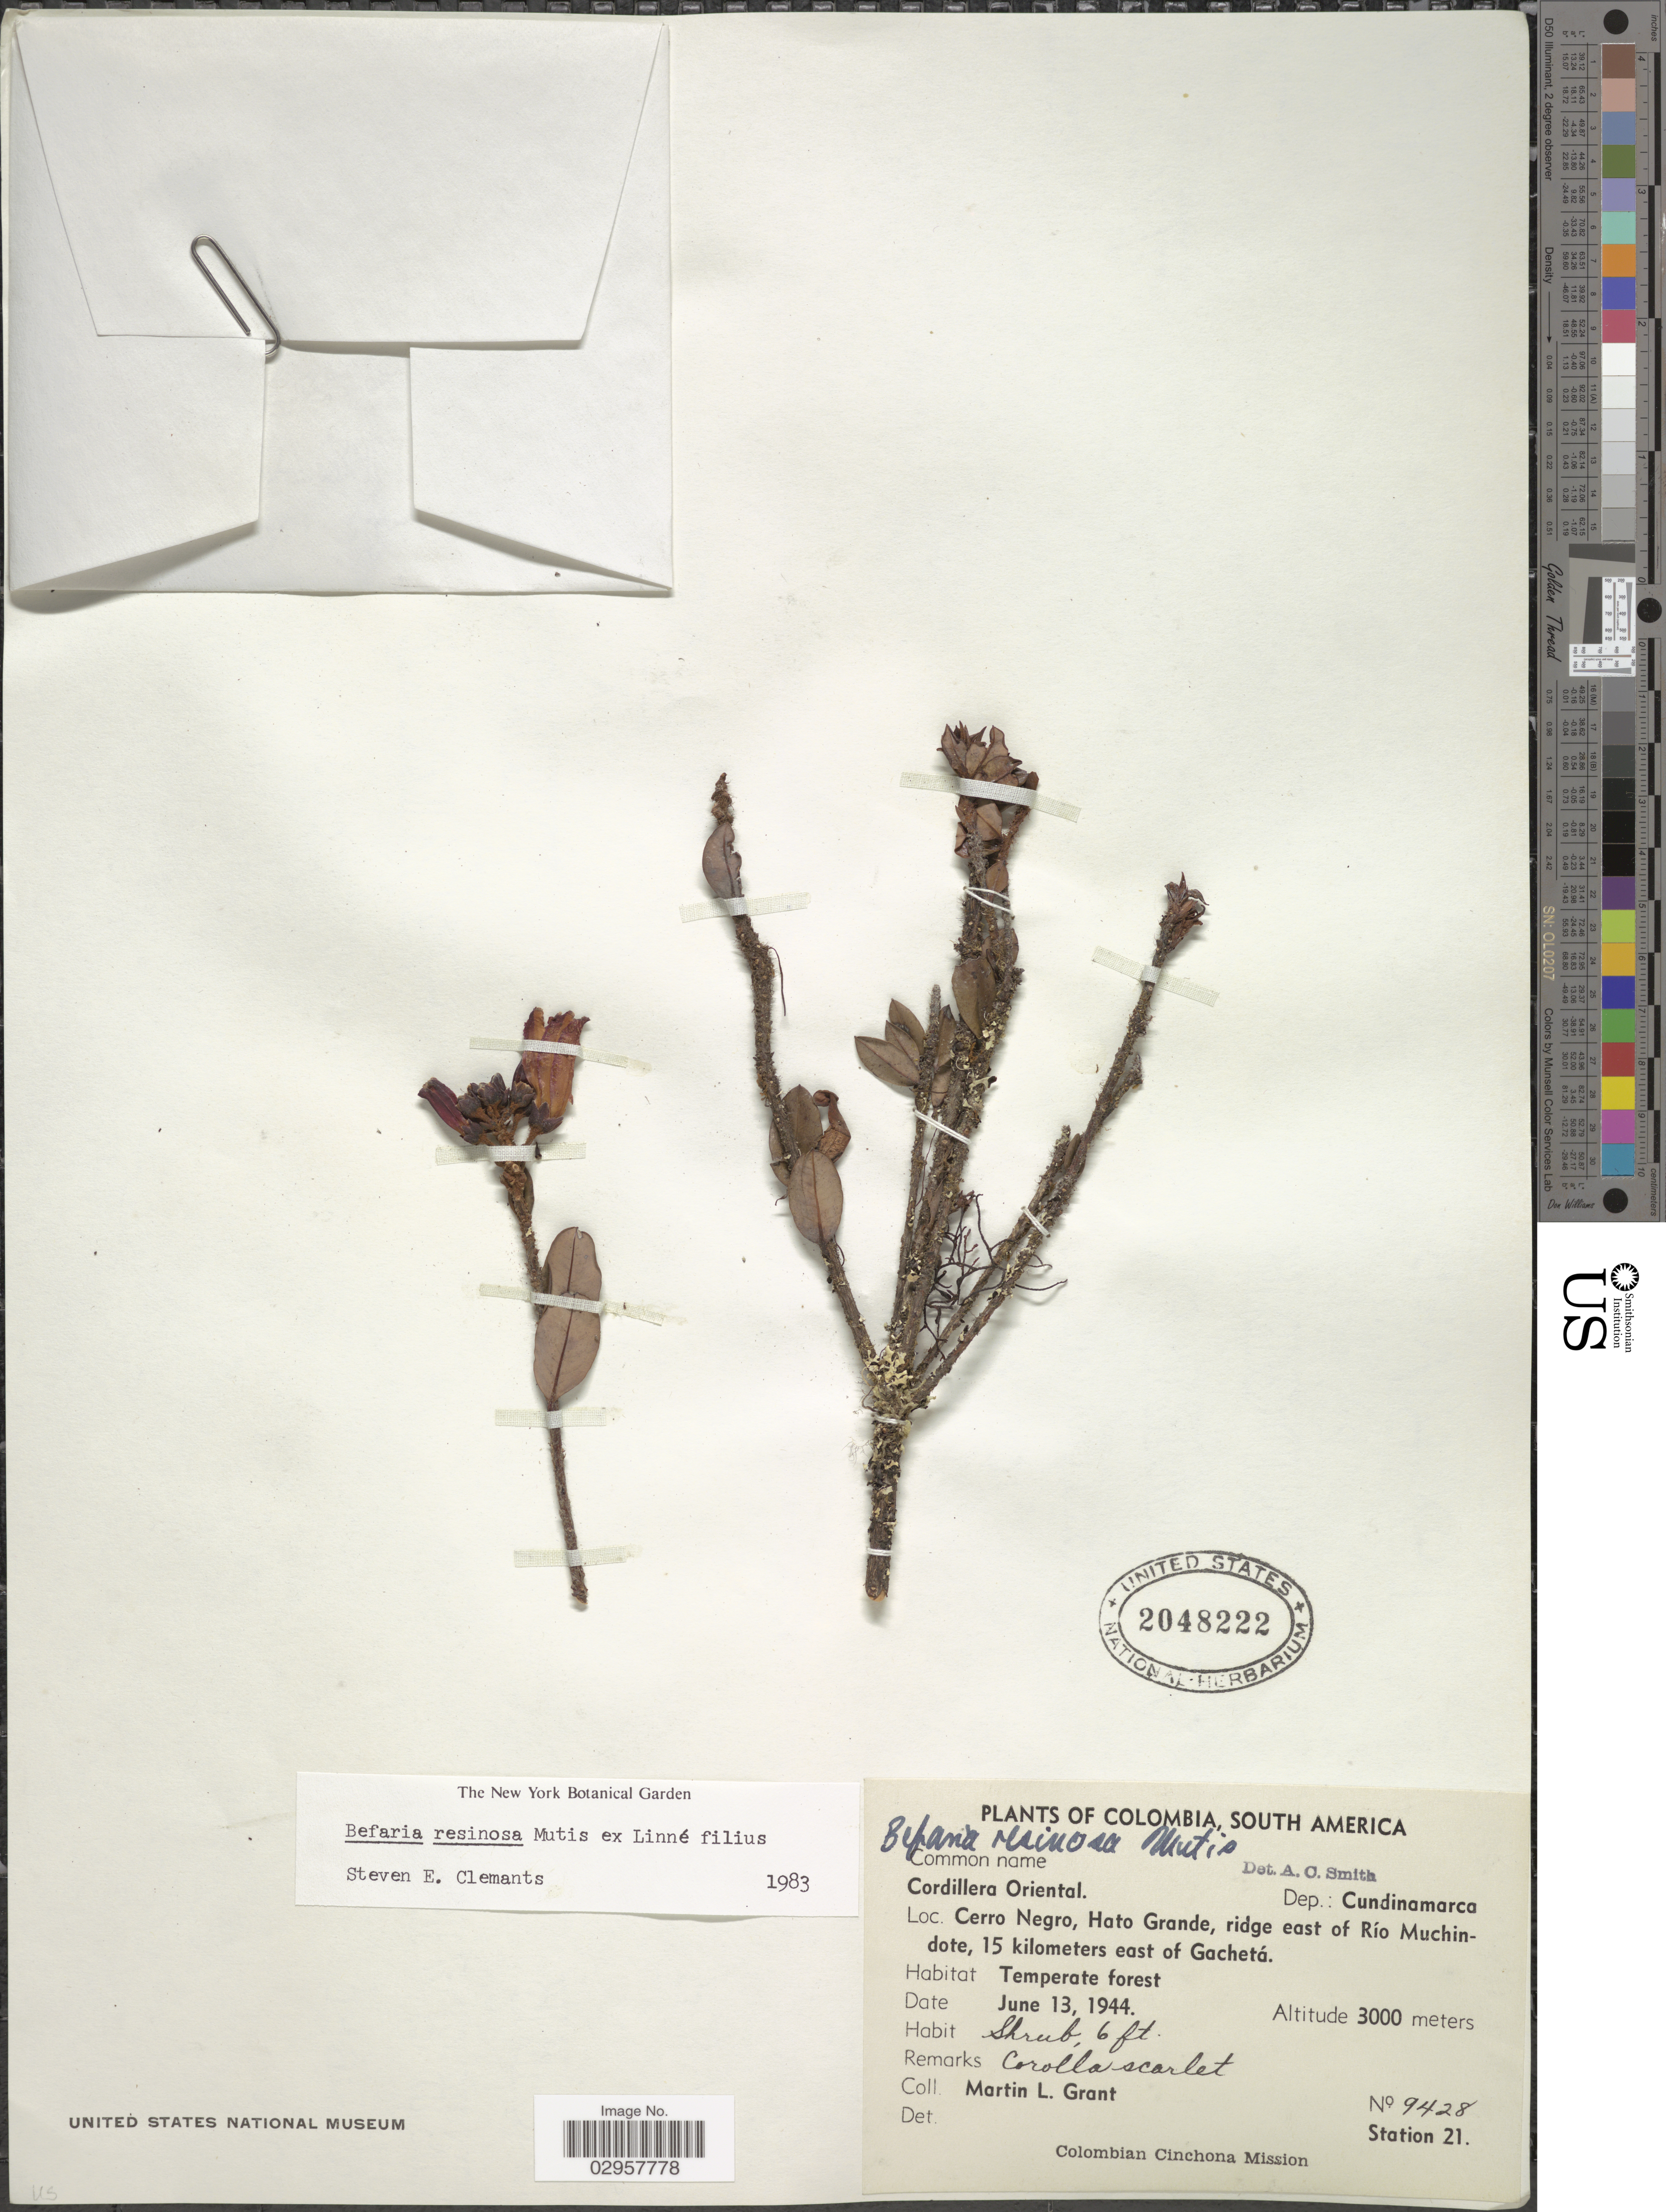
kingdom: Plantae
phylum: Tracheophyta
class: Magnoliopsida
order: Ericales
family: Ericaceae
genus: Befaria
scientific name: Befaria resinosa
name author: Mutis ex L. f.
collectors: M. L. Grant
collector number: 9428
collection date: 1944-06-13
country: Colombia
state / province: Cundinamarca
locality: Cordillera Oriental. Dep.: Cundinamarca. Cerro Negro, Hato Grande, ridge east of Río Muchindote, 15 kilometes east of Gachetá.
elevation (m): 3000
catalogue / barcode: US 2048222